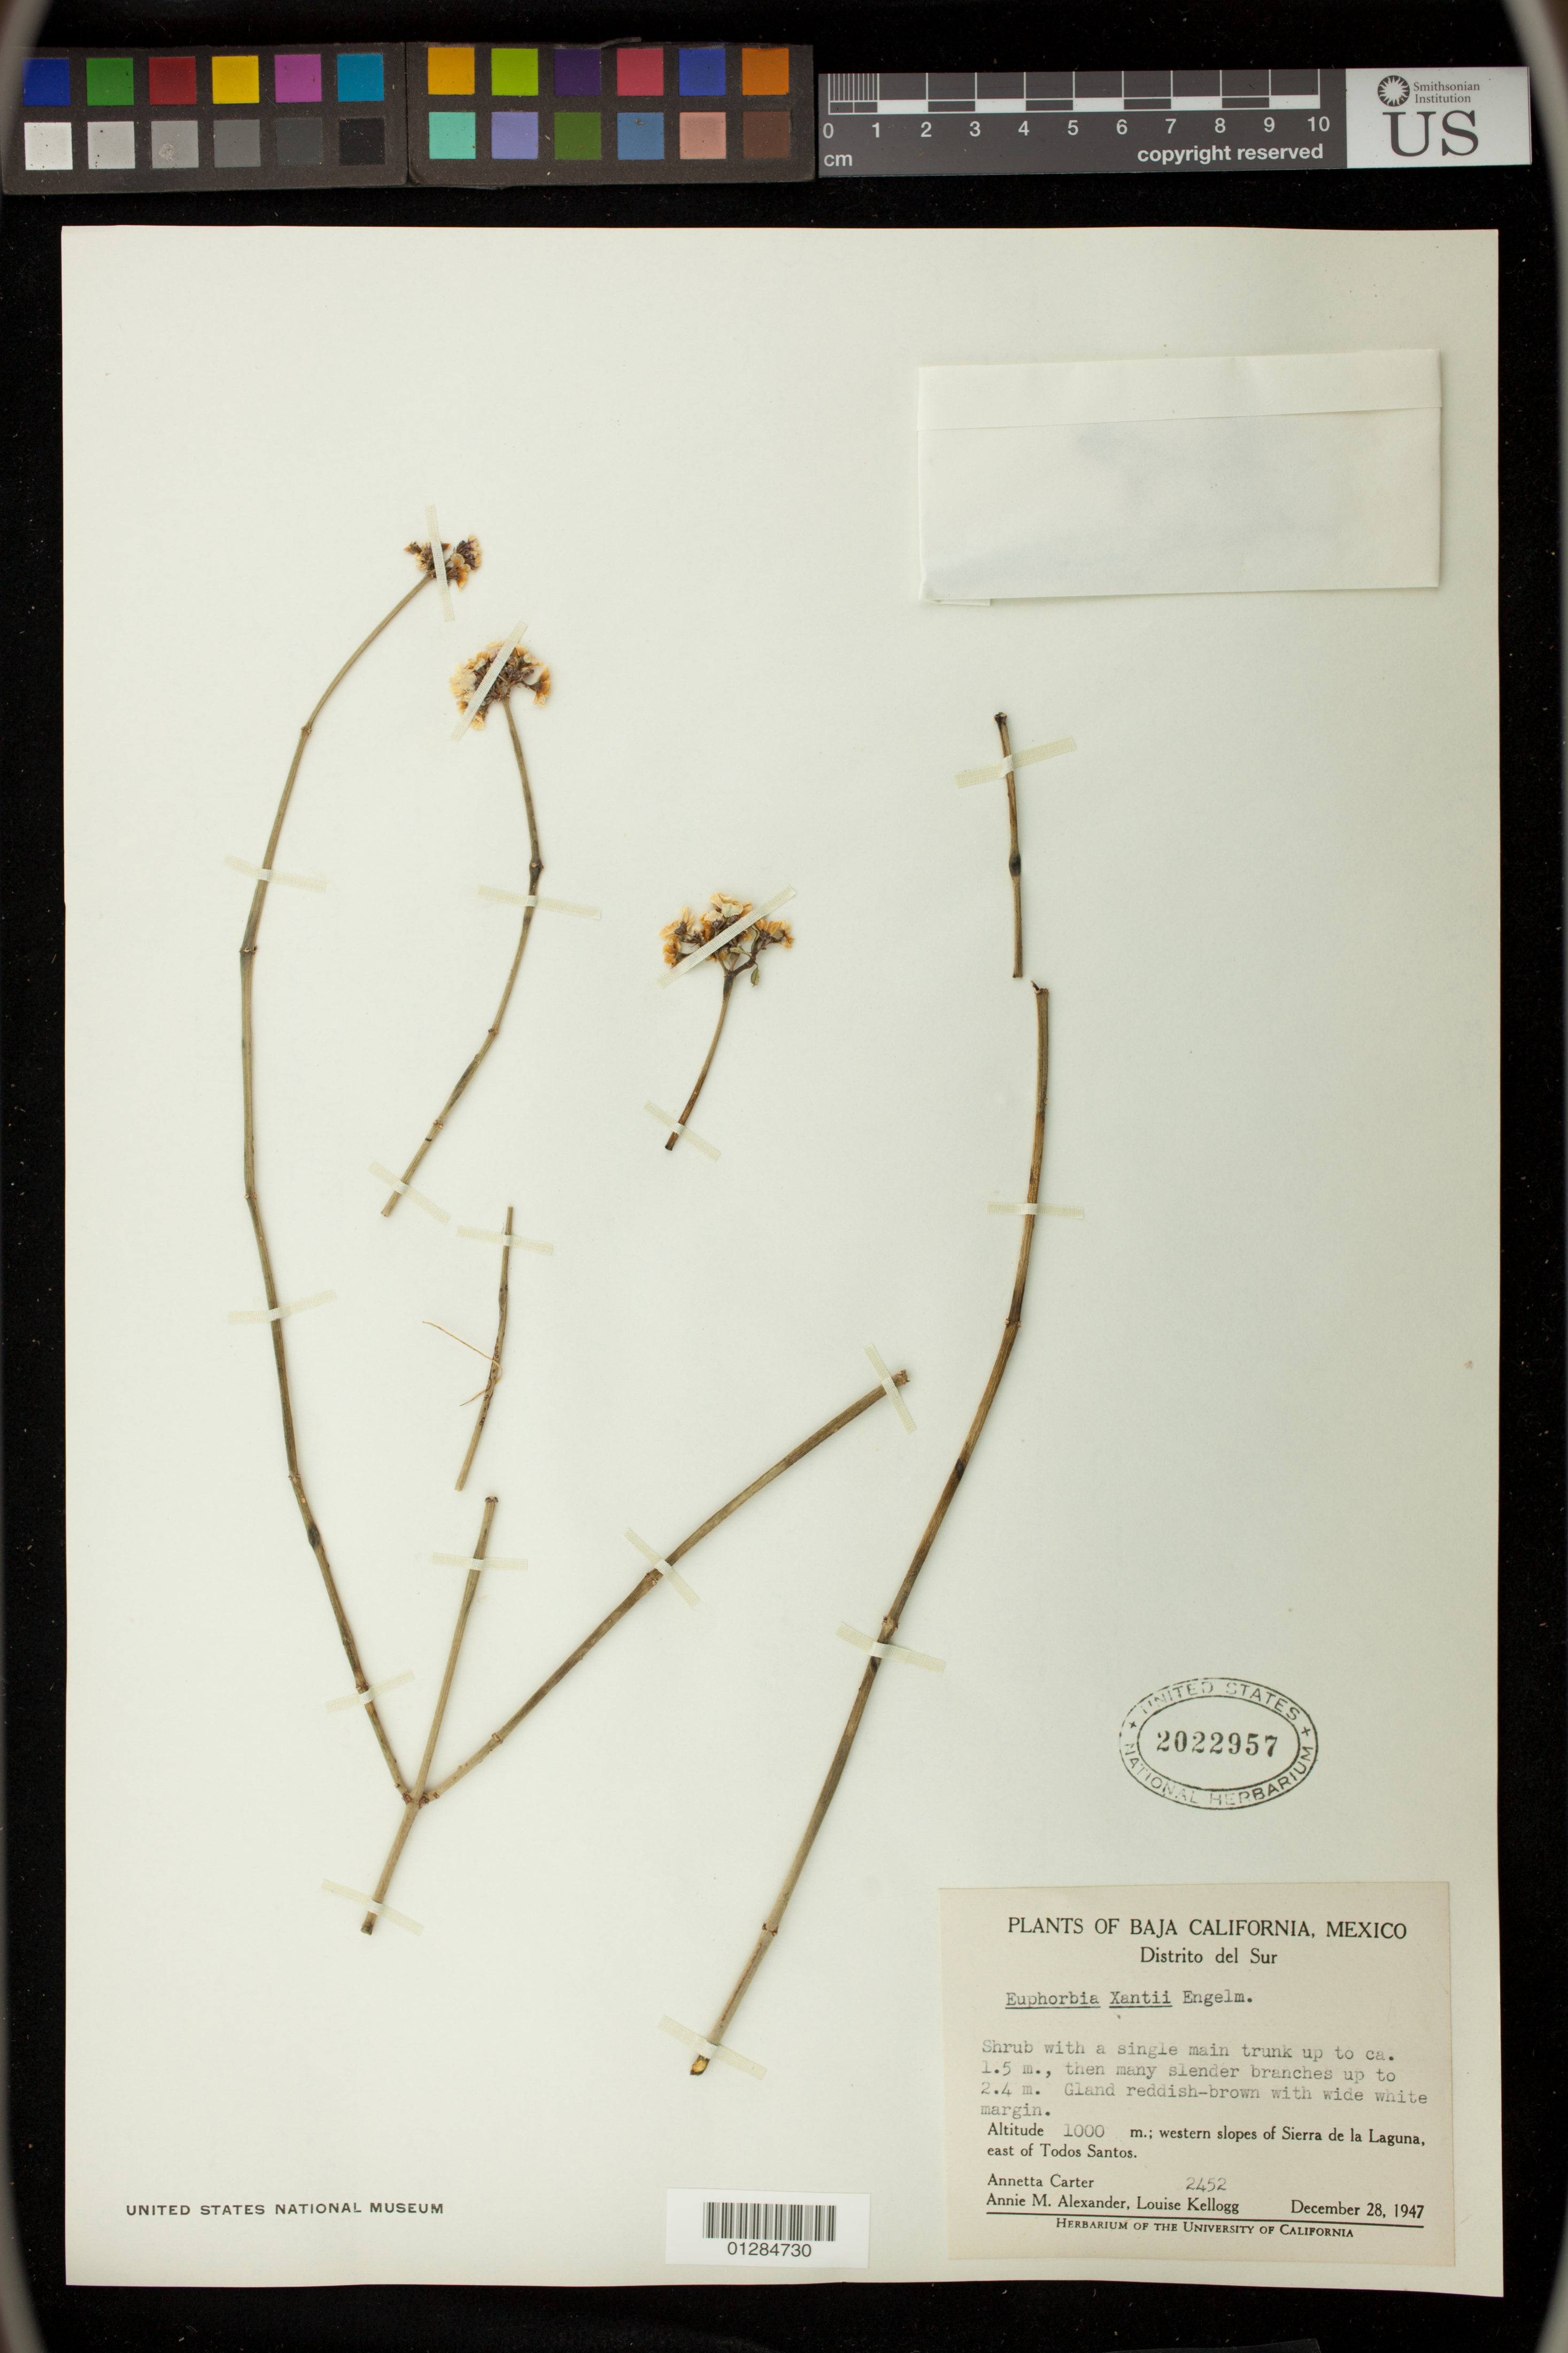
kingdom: Plantae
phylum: Tracheophyta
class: Magnoliopsida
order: Malpighiales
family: Euphorbiaceae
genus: Euphorbia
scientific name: Euphorbia xanti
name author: Engelm. ex Boiss.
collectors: A. M. Carter, A. M. Alexander & L. Kellogg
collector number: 2452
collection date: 1947-12-28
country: Mexico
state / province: Baja California Sur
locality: western slopes of Sierra de la Laguna east of Todos Santos.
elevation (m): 1000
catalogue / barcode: US 2022957